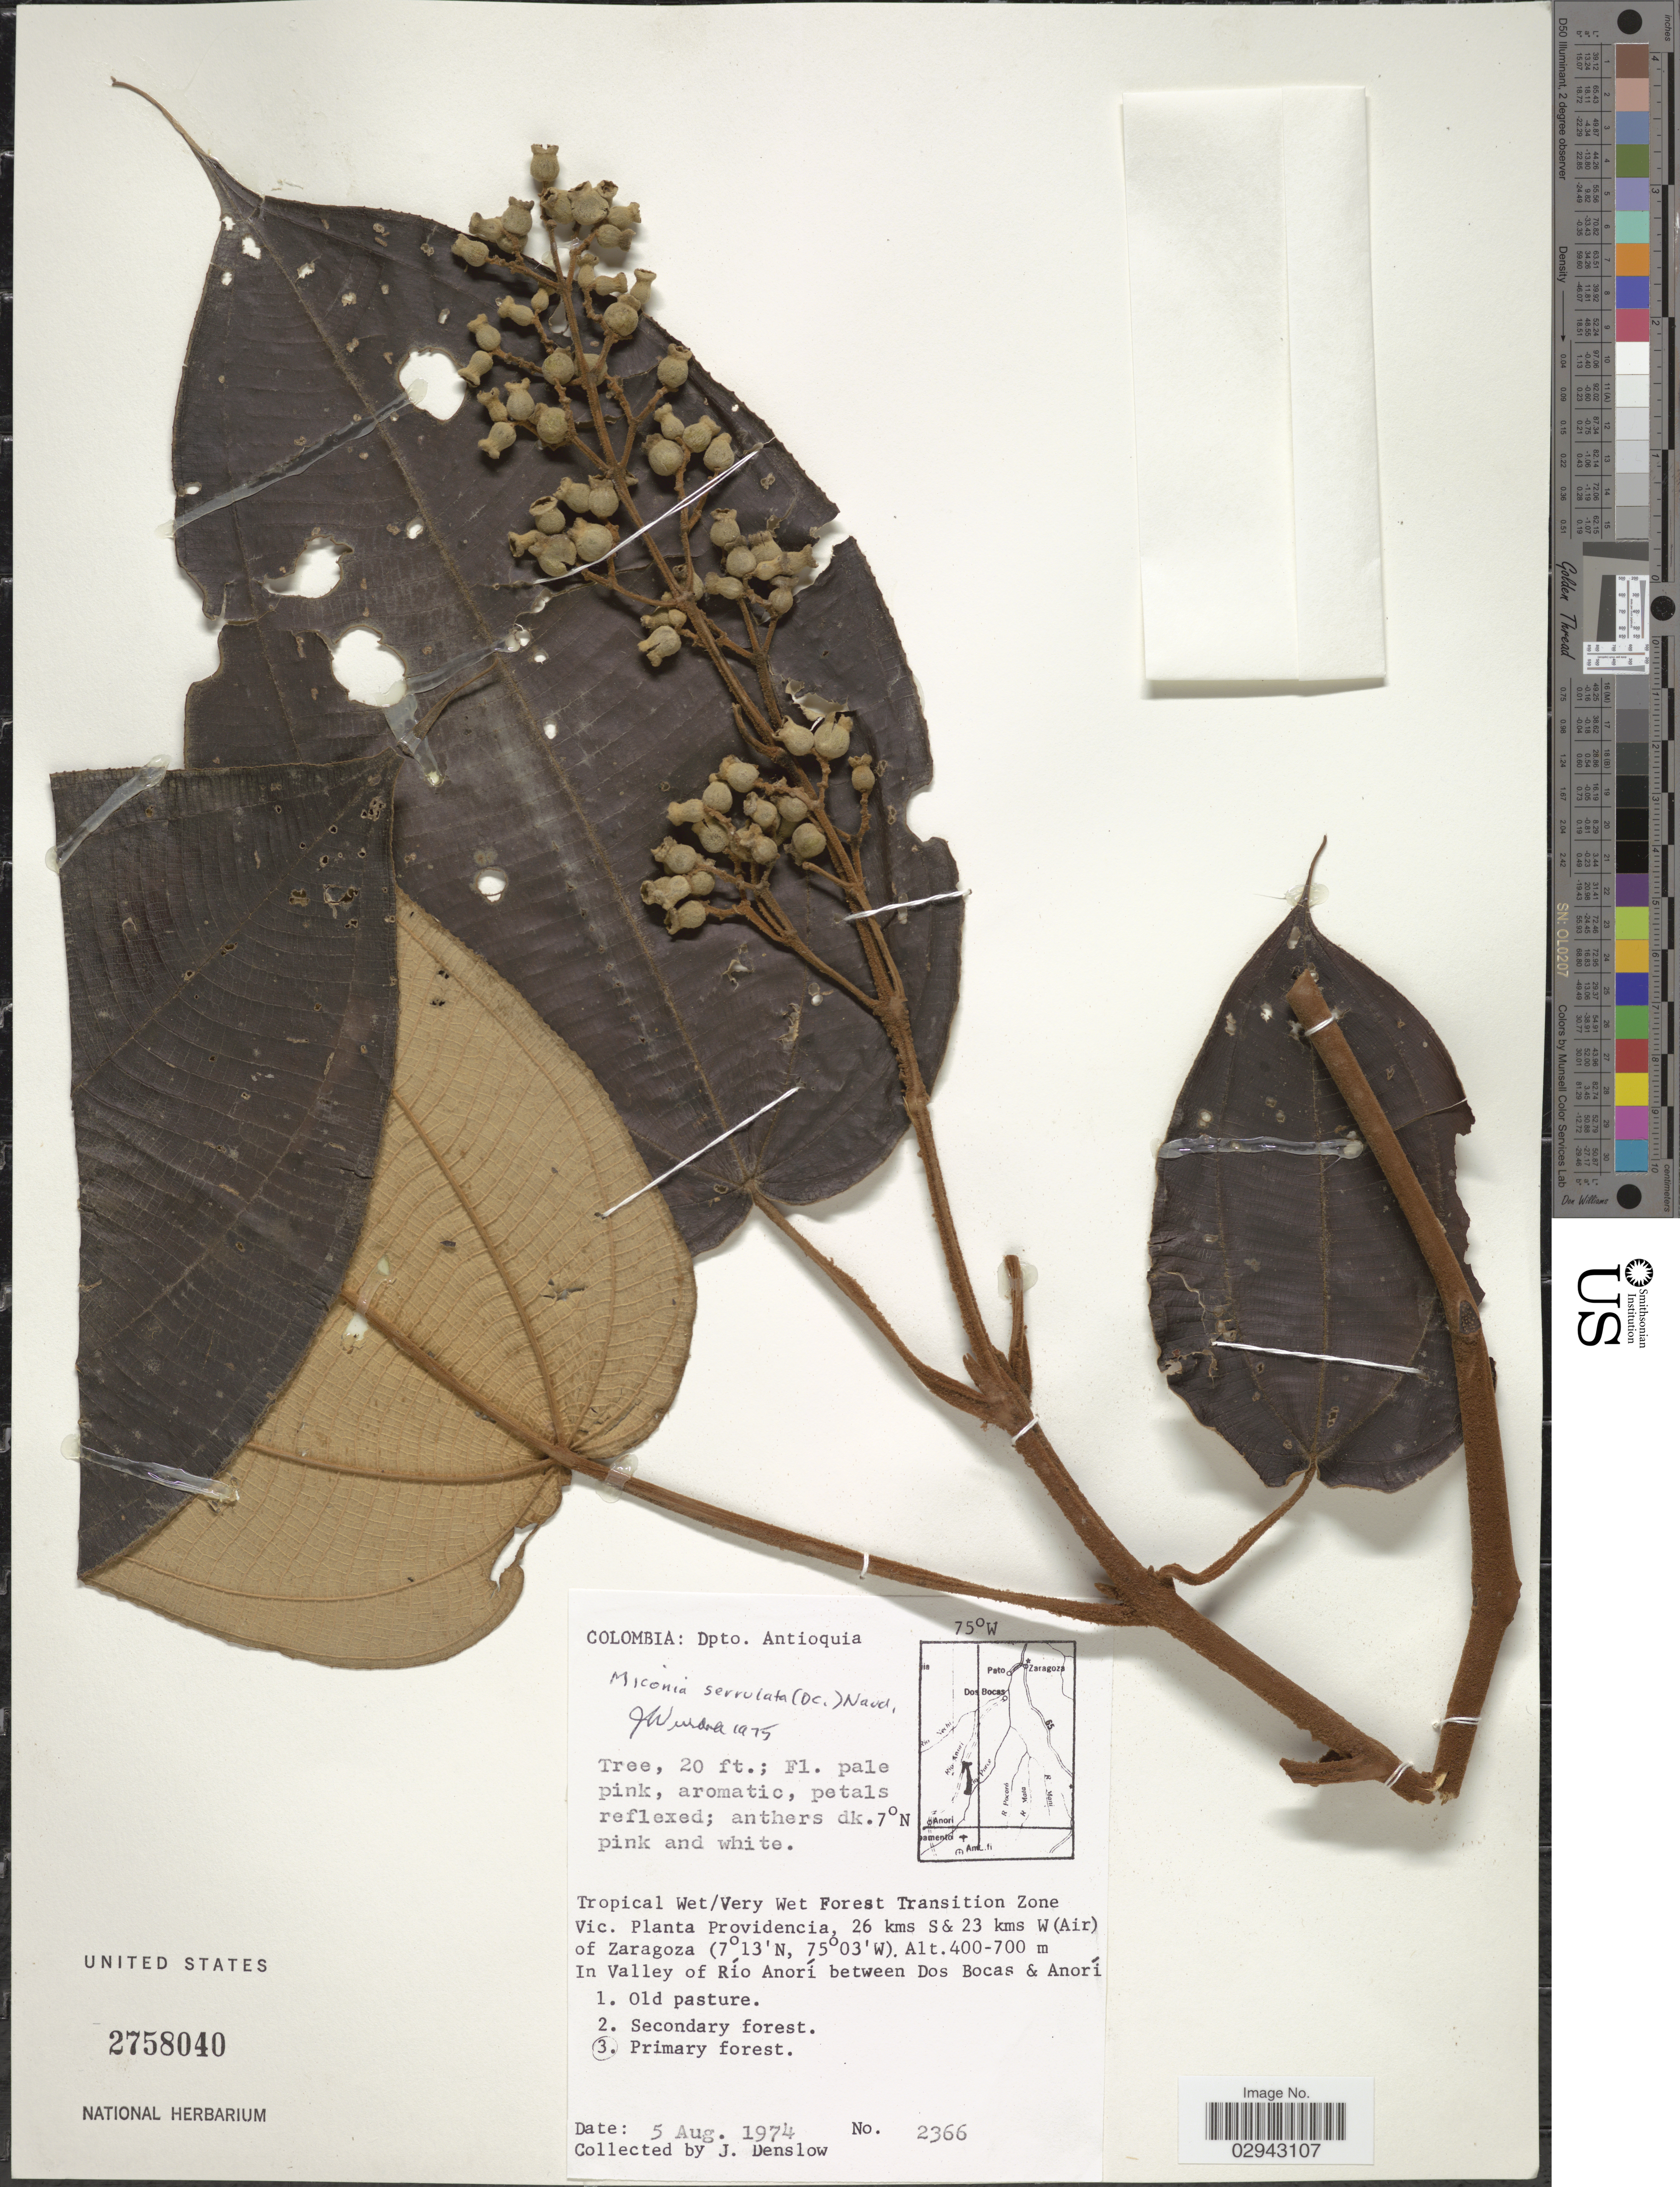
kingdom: Plantae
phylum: Tracheophyta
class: Magnoliopsida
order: Myrtales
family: Melastomataceae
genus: Miconia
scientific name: Miconia serrulata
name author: (DC.) Naudin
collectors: J. Denslow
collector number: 2366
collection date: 1974-08-05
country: Colombia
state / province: Antioquia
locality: Dpto. Antioquia. Vic. Planta Providencia, 26 kms S & 23 kms W (Air) of Zaragoza. In Valley of Río Anorí between Dos Bocas & Anorí.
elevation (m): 400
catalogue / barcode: US 2758040